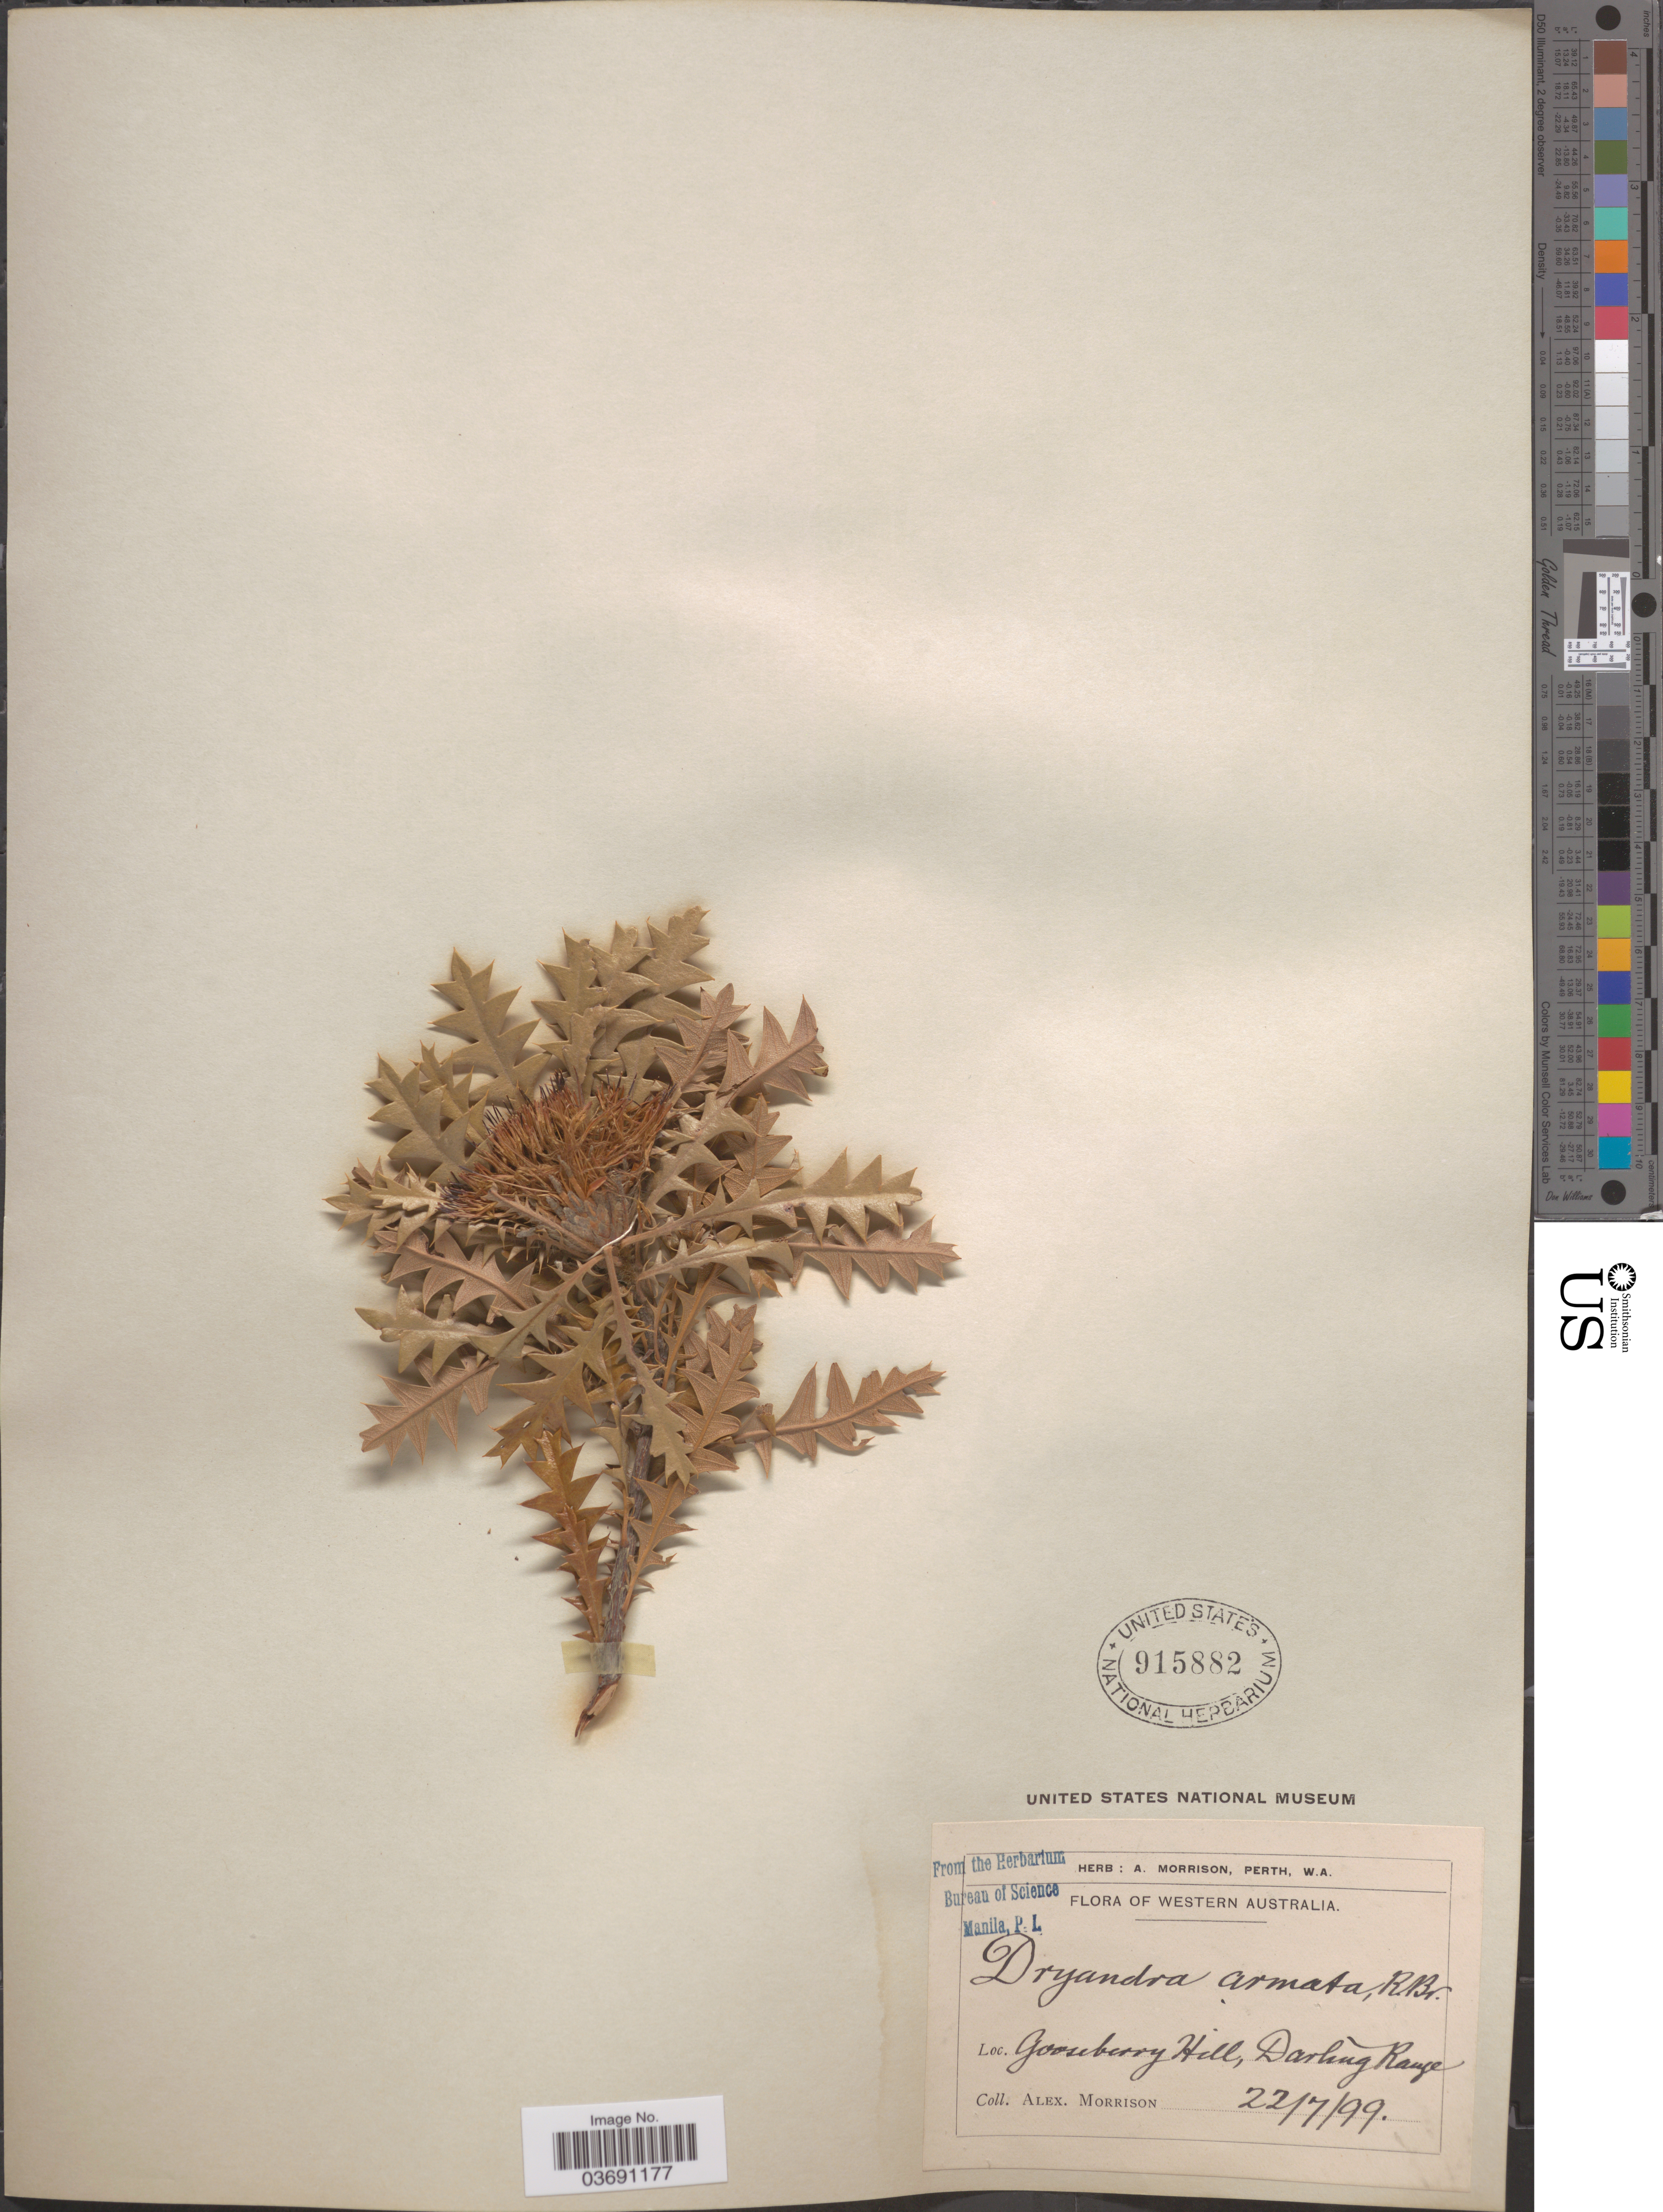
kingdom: Plantae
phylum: Tracheophyta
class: Magnoliopsida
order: Proteales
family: Proteaceae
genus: Dryandra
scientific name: Dryandra armata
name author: R. Br.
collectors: A. Morrison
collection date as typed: Transcribed d/m/y: 22/7/99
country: Australia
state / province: Western Australia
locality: Gooseberry Hill, Darling Range.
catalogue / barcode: US 915882